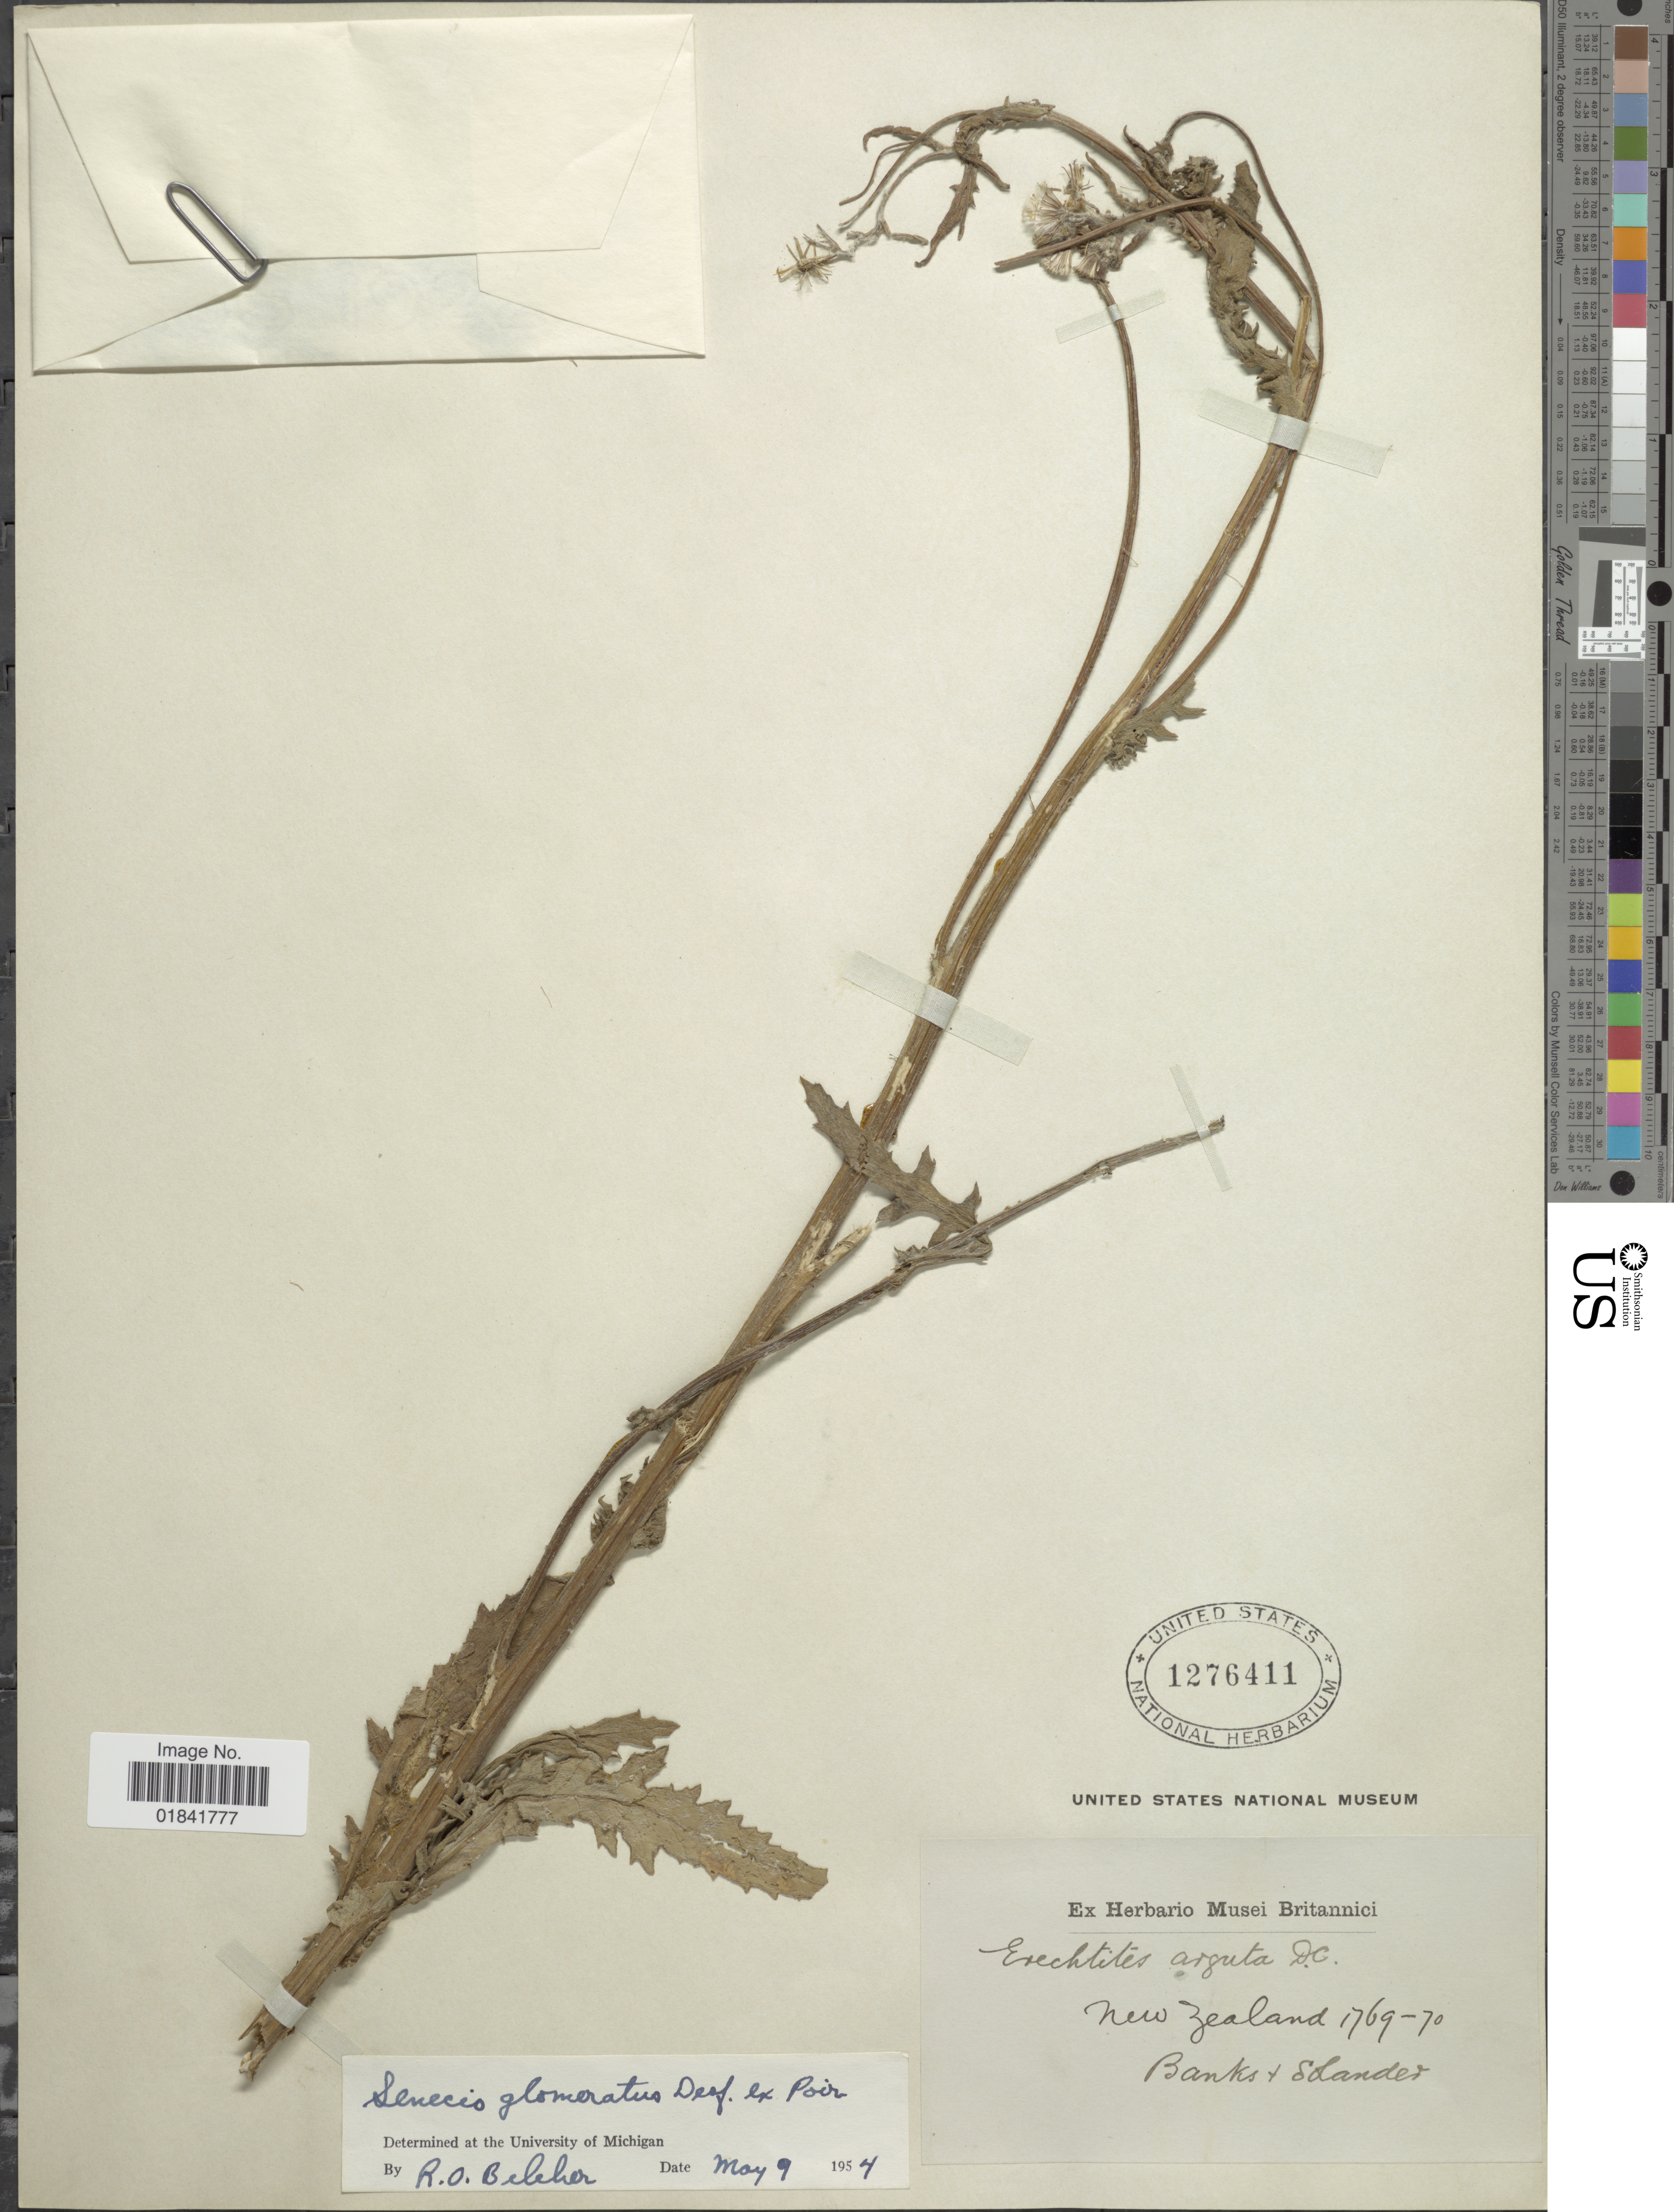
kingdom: Plantae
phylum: Tracheophyta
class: Magnoliopsida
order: Asterales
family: Asteraceae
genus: Senecio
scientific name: Senecio glomeratus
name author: Desf. ex Poir.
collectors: J. Banks & D. C. Solander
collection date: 1769/1770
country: New Zealand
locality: New Zealand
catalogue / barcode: US 1276411